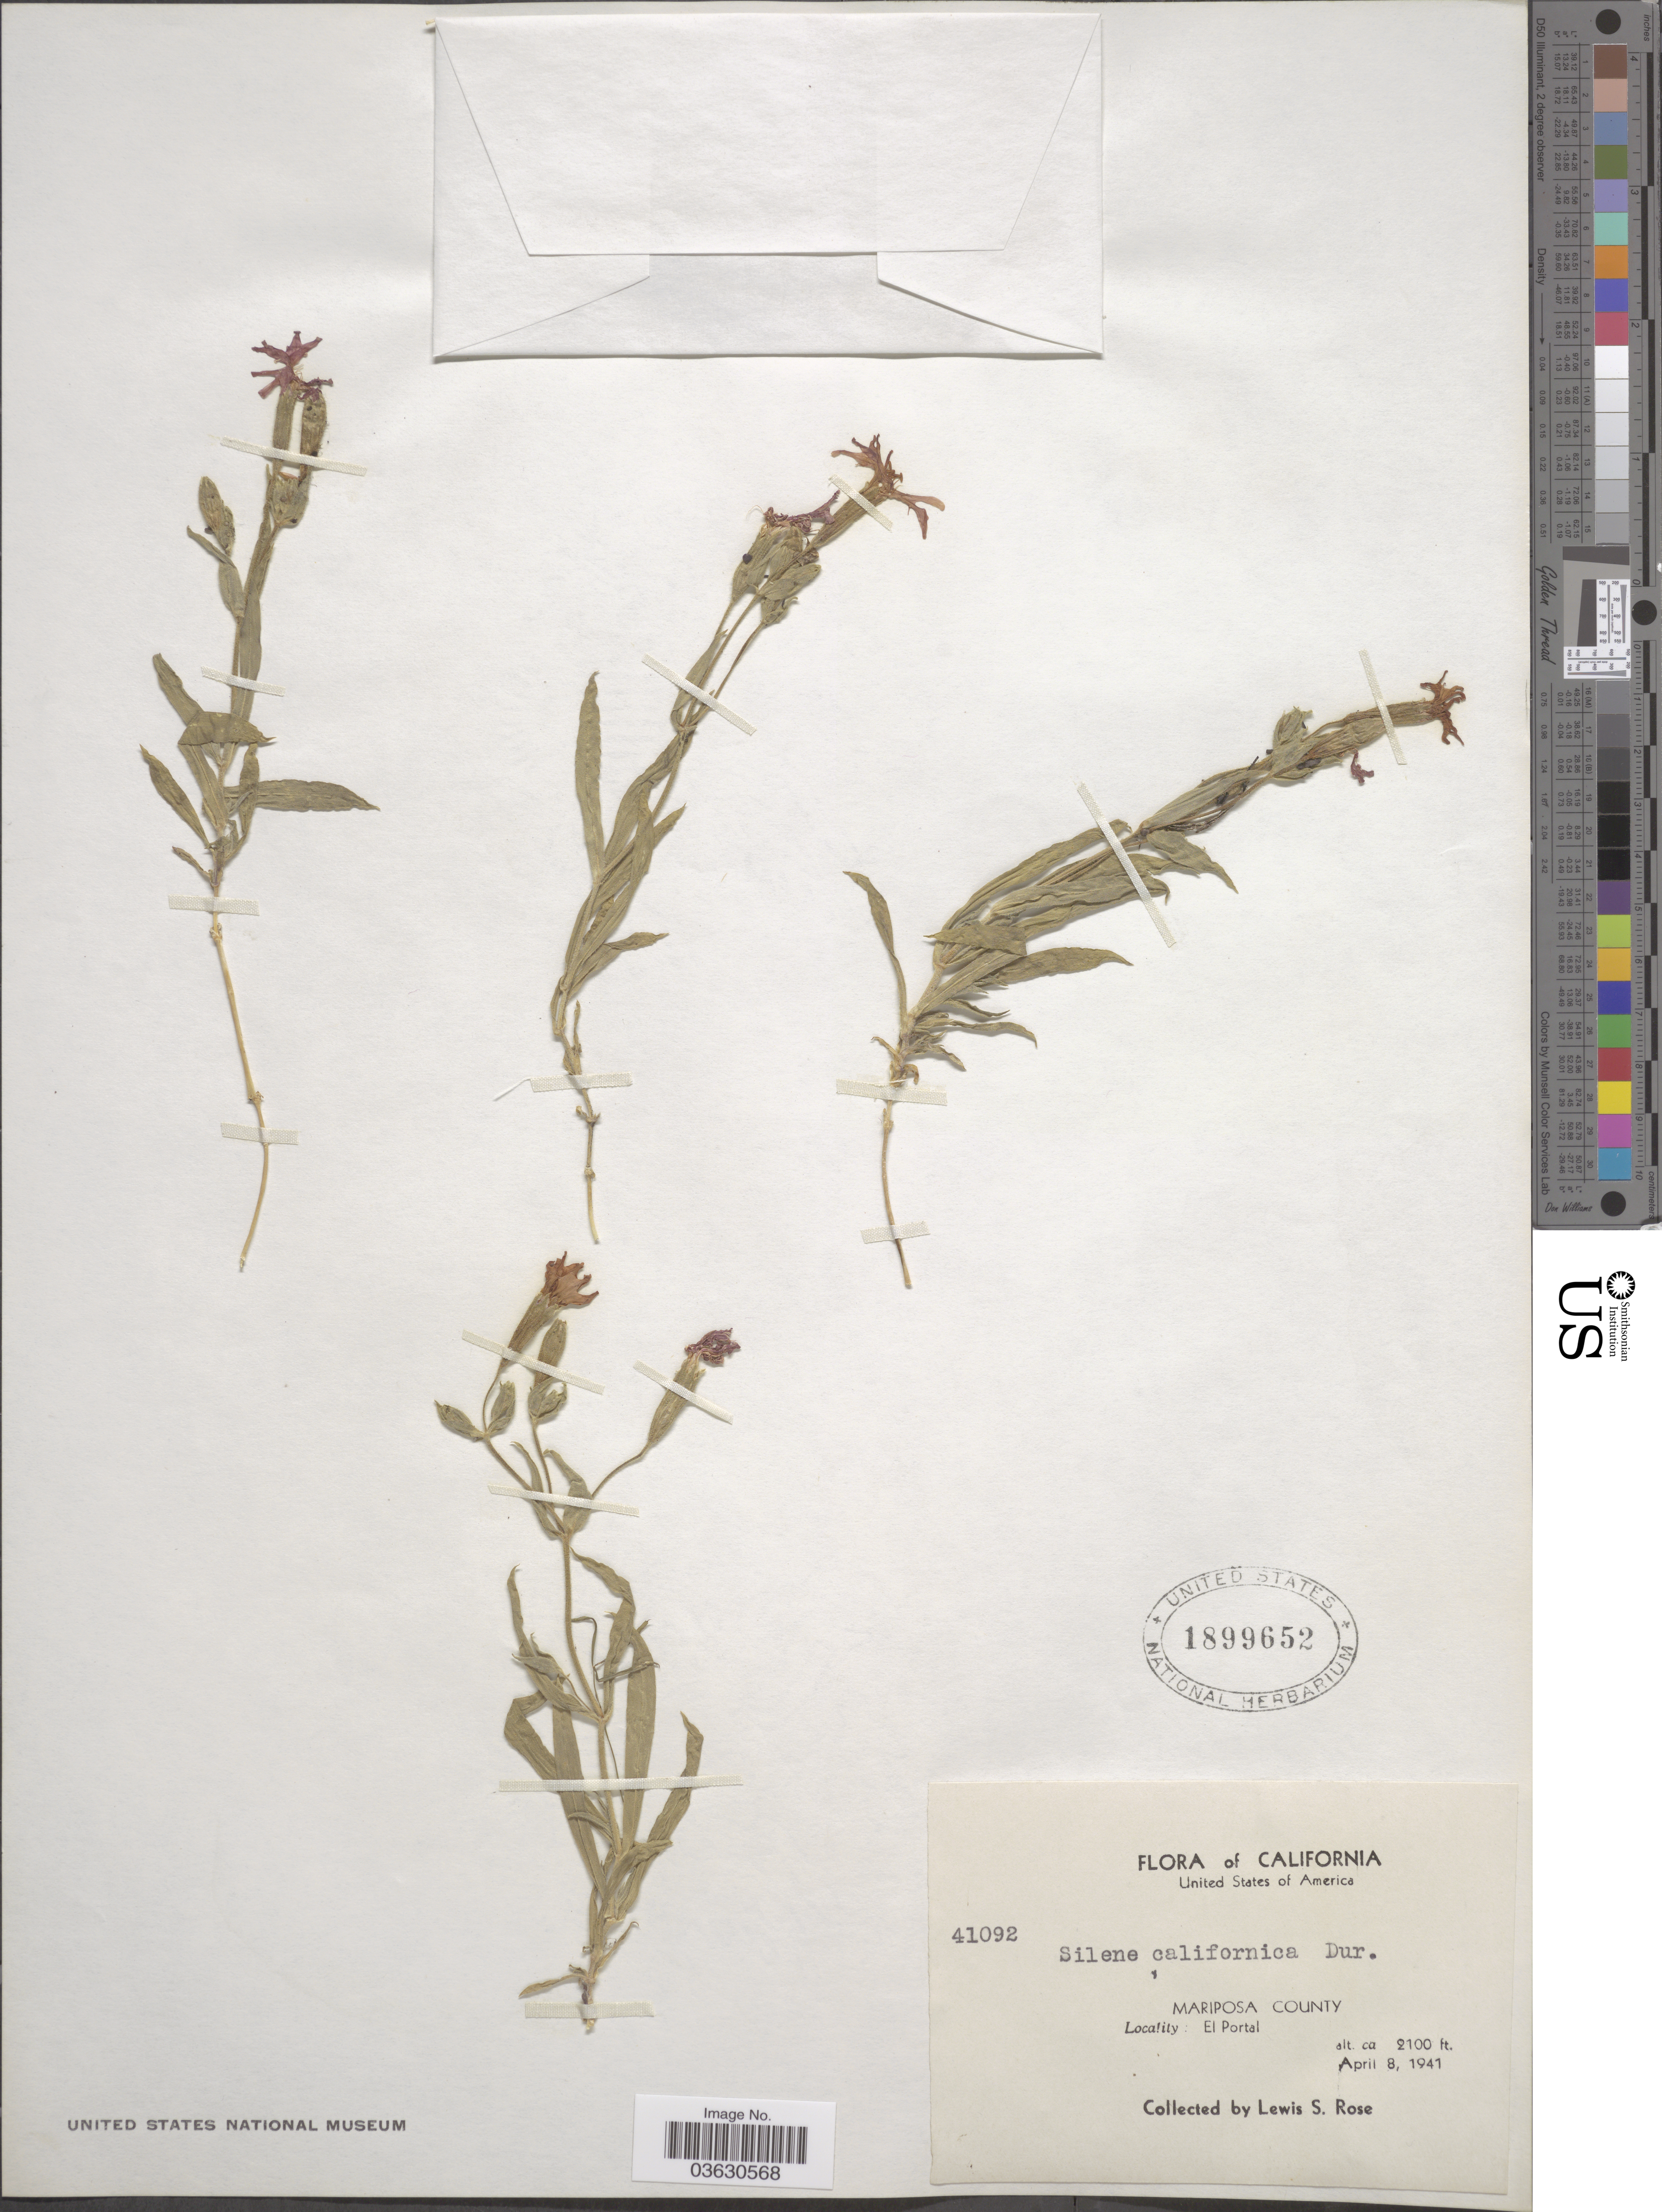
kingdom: Plantae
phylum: Tracheophyta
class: Magnoliopsida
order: Caryophyllales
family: Caryophyllaceae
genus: Silene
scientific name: Silene californica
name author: Durand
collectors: L. S. Rose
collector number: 41092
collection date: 1941-04-08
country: United States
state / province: California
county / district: Mariposa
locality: Mariposa County. El Portal.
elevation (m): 640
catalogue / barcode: US 1899652